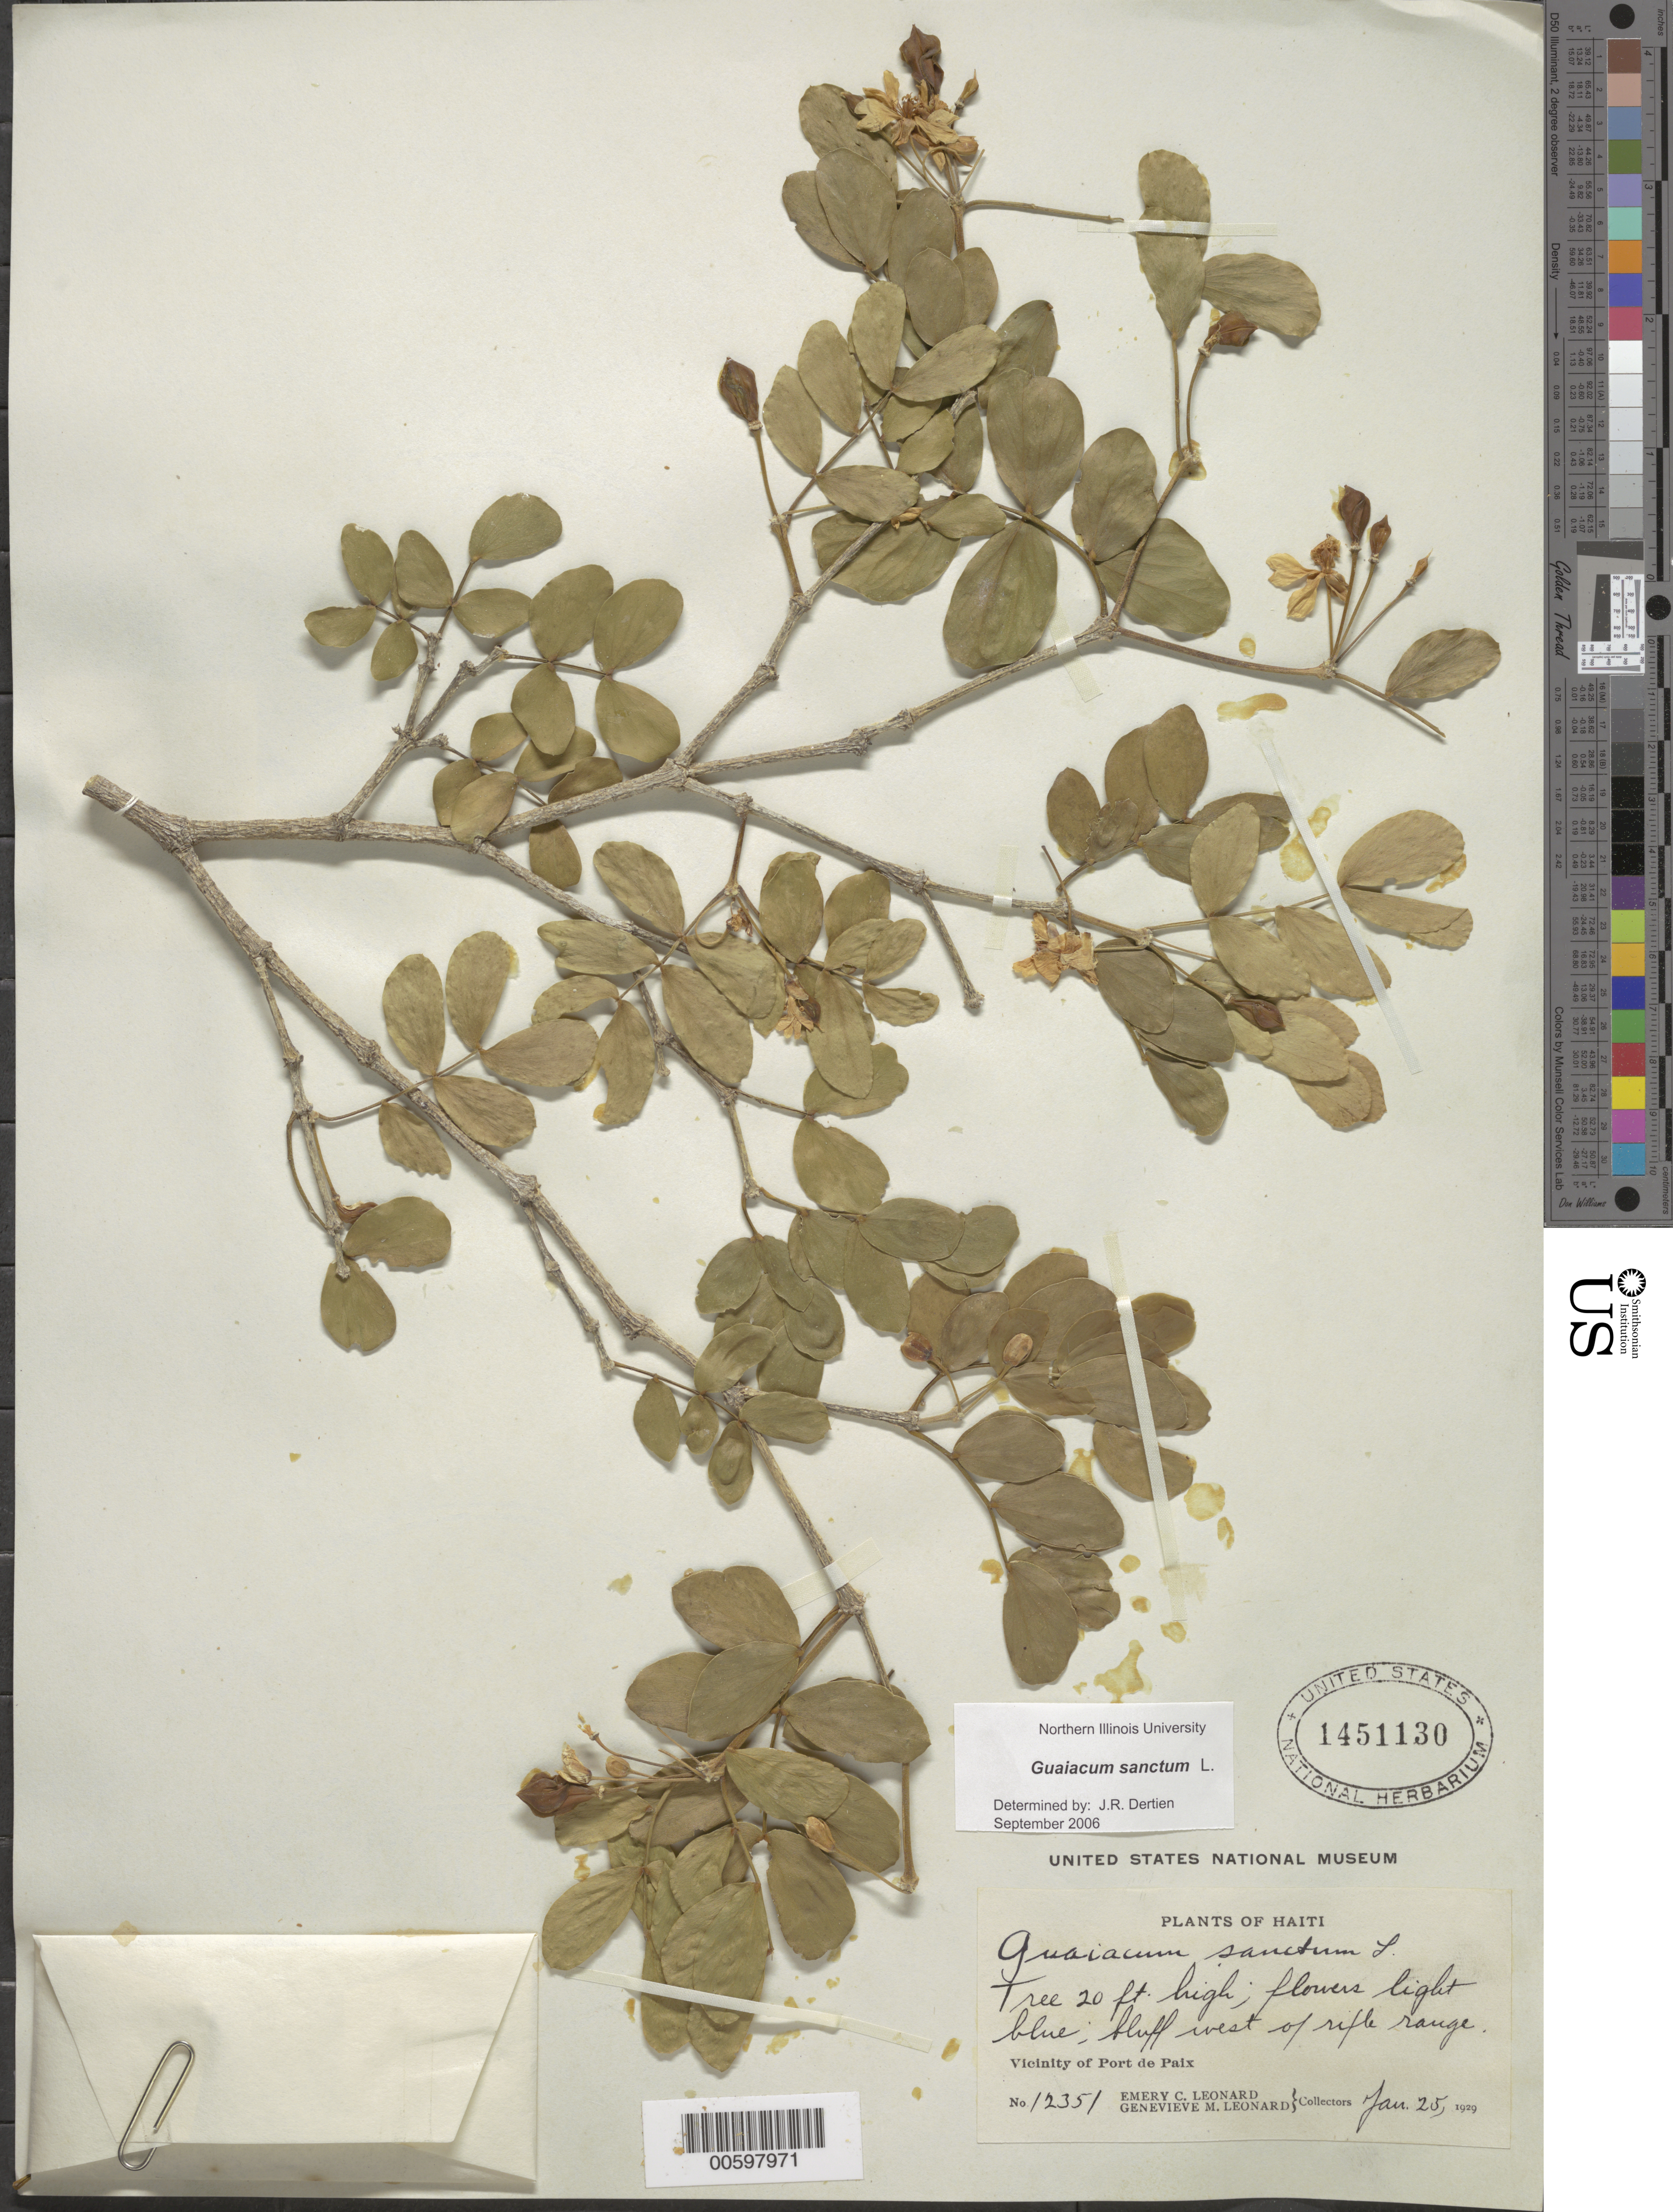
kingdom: Plantae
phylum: Tracheophyta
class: Magnoliopsida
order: Zygophyllales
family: Zygophyllaceae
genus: Guaiacum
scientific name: Guaiacum sanctum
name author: L.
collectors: E. C. Leonard & G. M. Leonard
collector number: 12351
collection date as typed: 25 Jan 1929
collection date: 1929-01-25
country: Haiti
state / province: Nord-Ouest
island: Grande Cayemite Island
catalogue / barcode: US 1451130